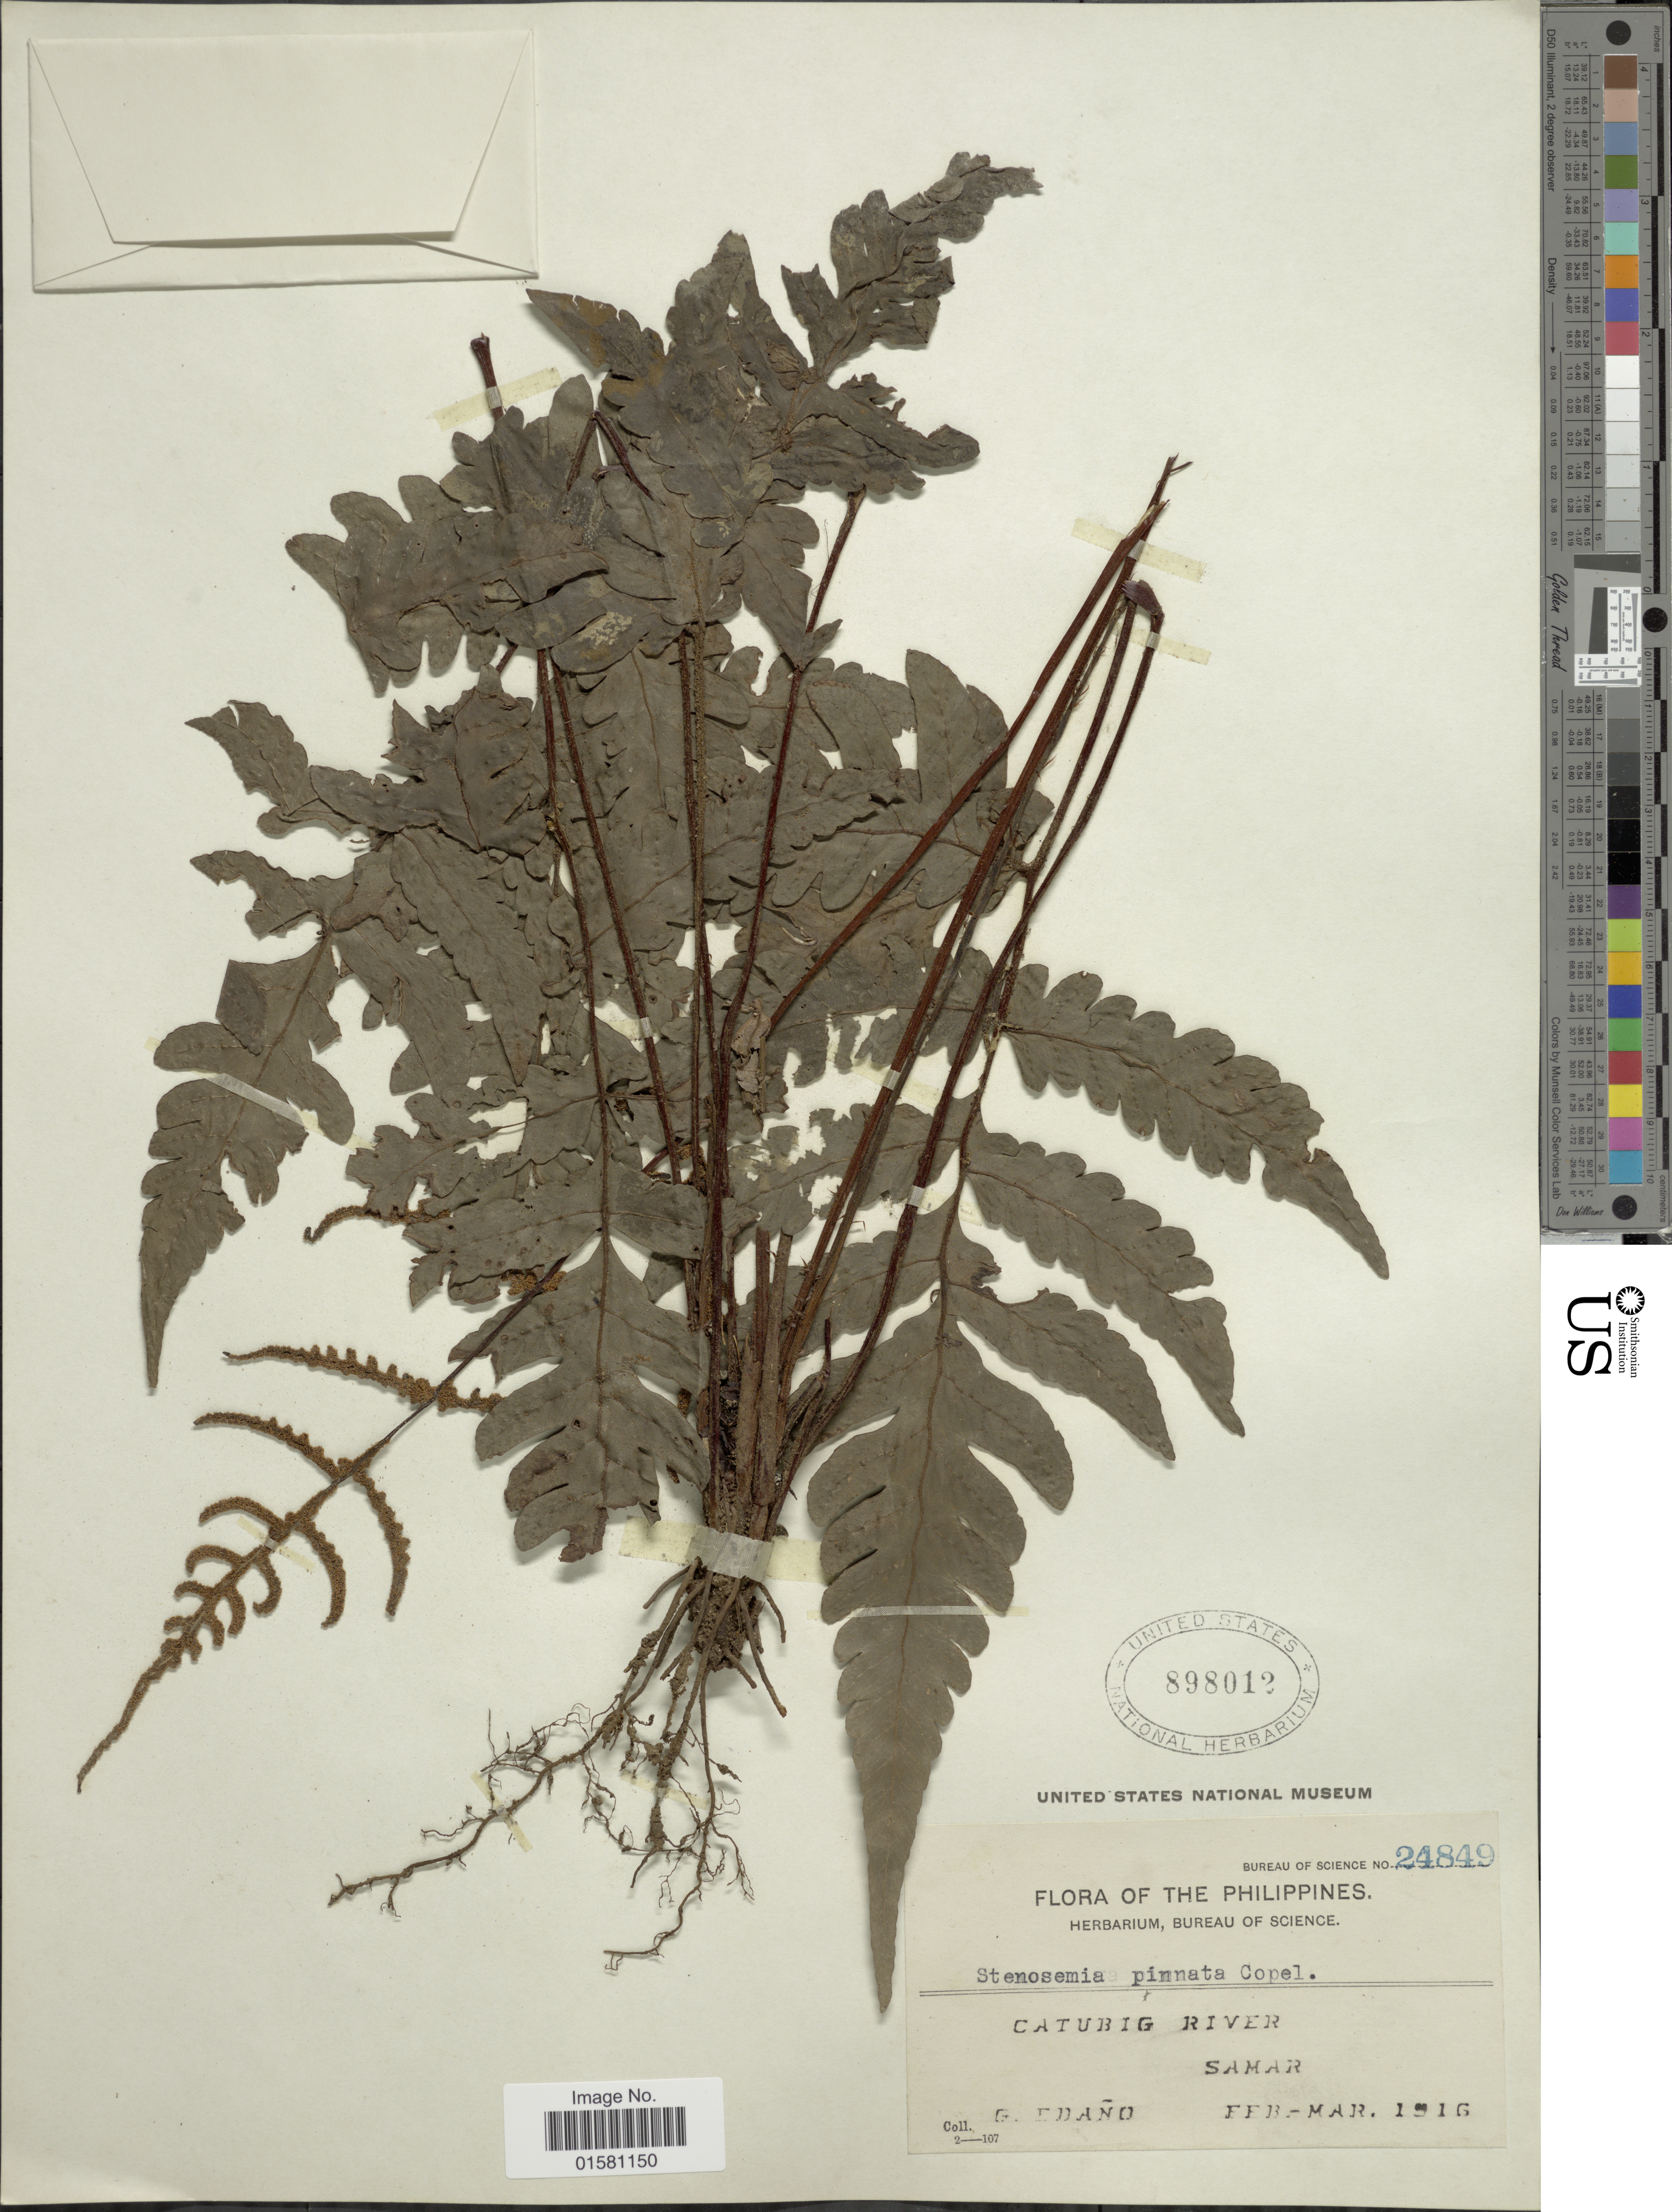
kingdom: Plantae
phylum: Tracheophyta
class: Polypodiopsida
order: Polypodiales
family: Tectariaceae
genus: Tectaria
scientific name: Tectaria pinnata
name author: (C. Chr.) R.M. Tryon & A.F. Tryon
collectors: G. Edaño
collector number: Bureau of Science 24849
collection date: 1916-02/1916-03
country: Philippines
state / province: Eastern Visayas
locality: Catubig River, Samar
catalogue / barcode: US 898012